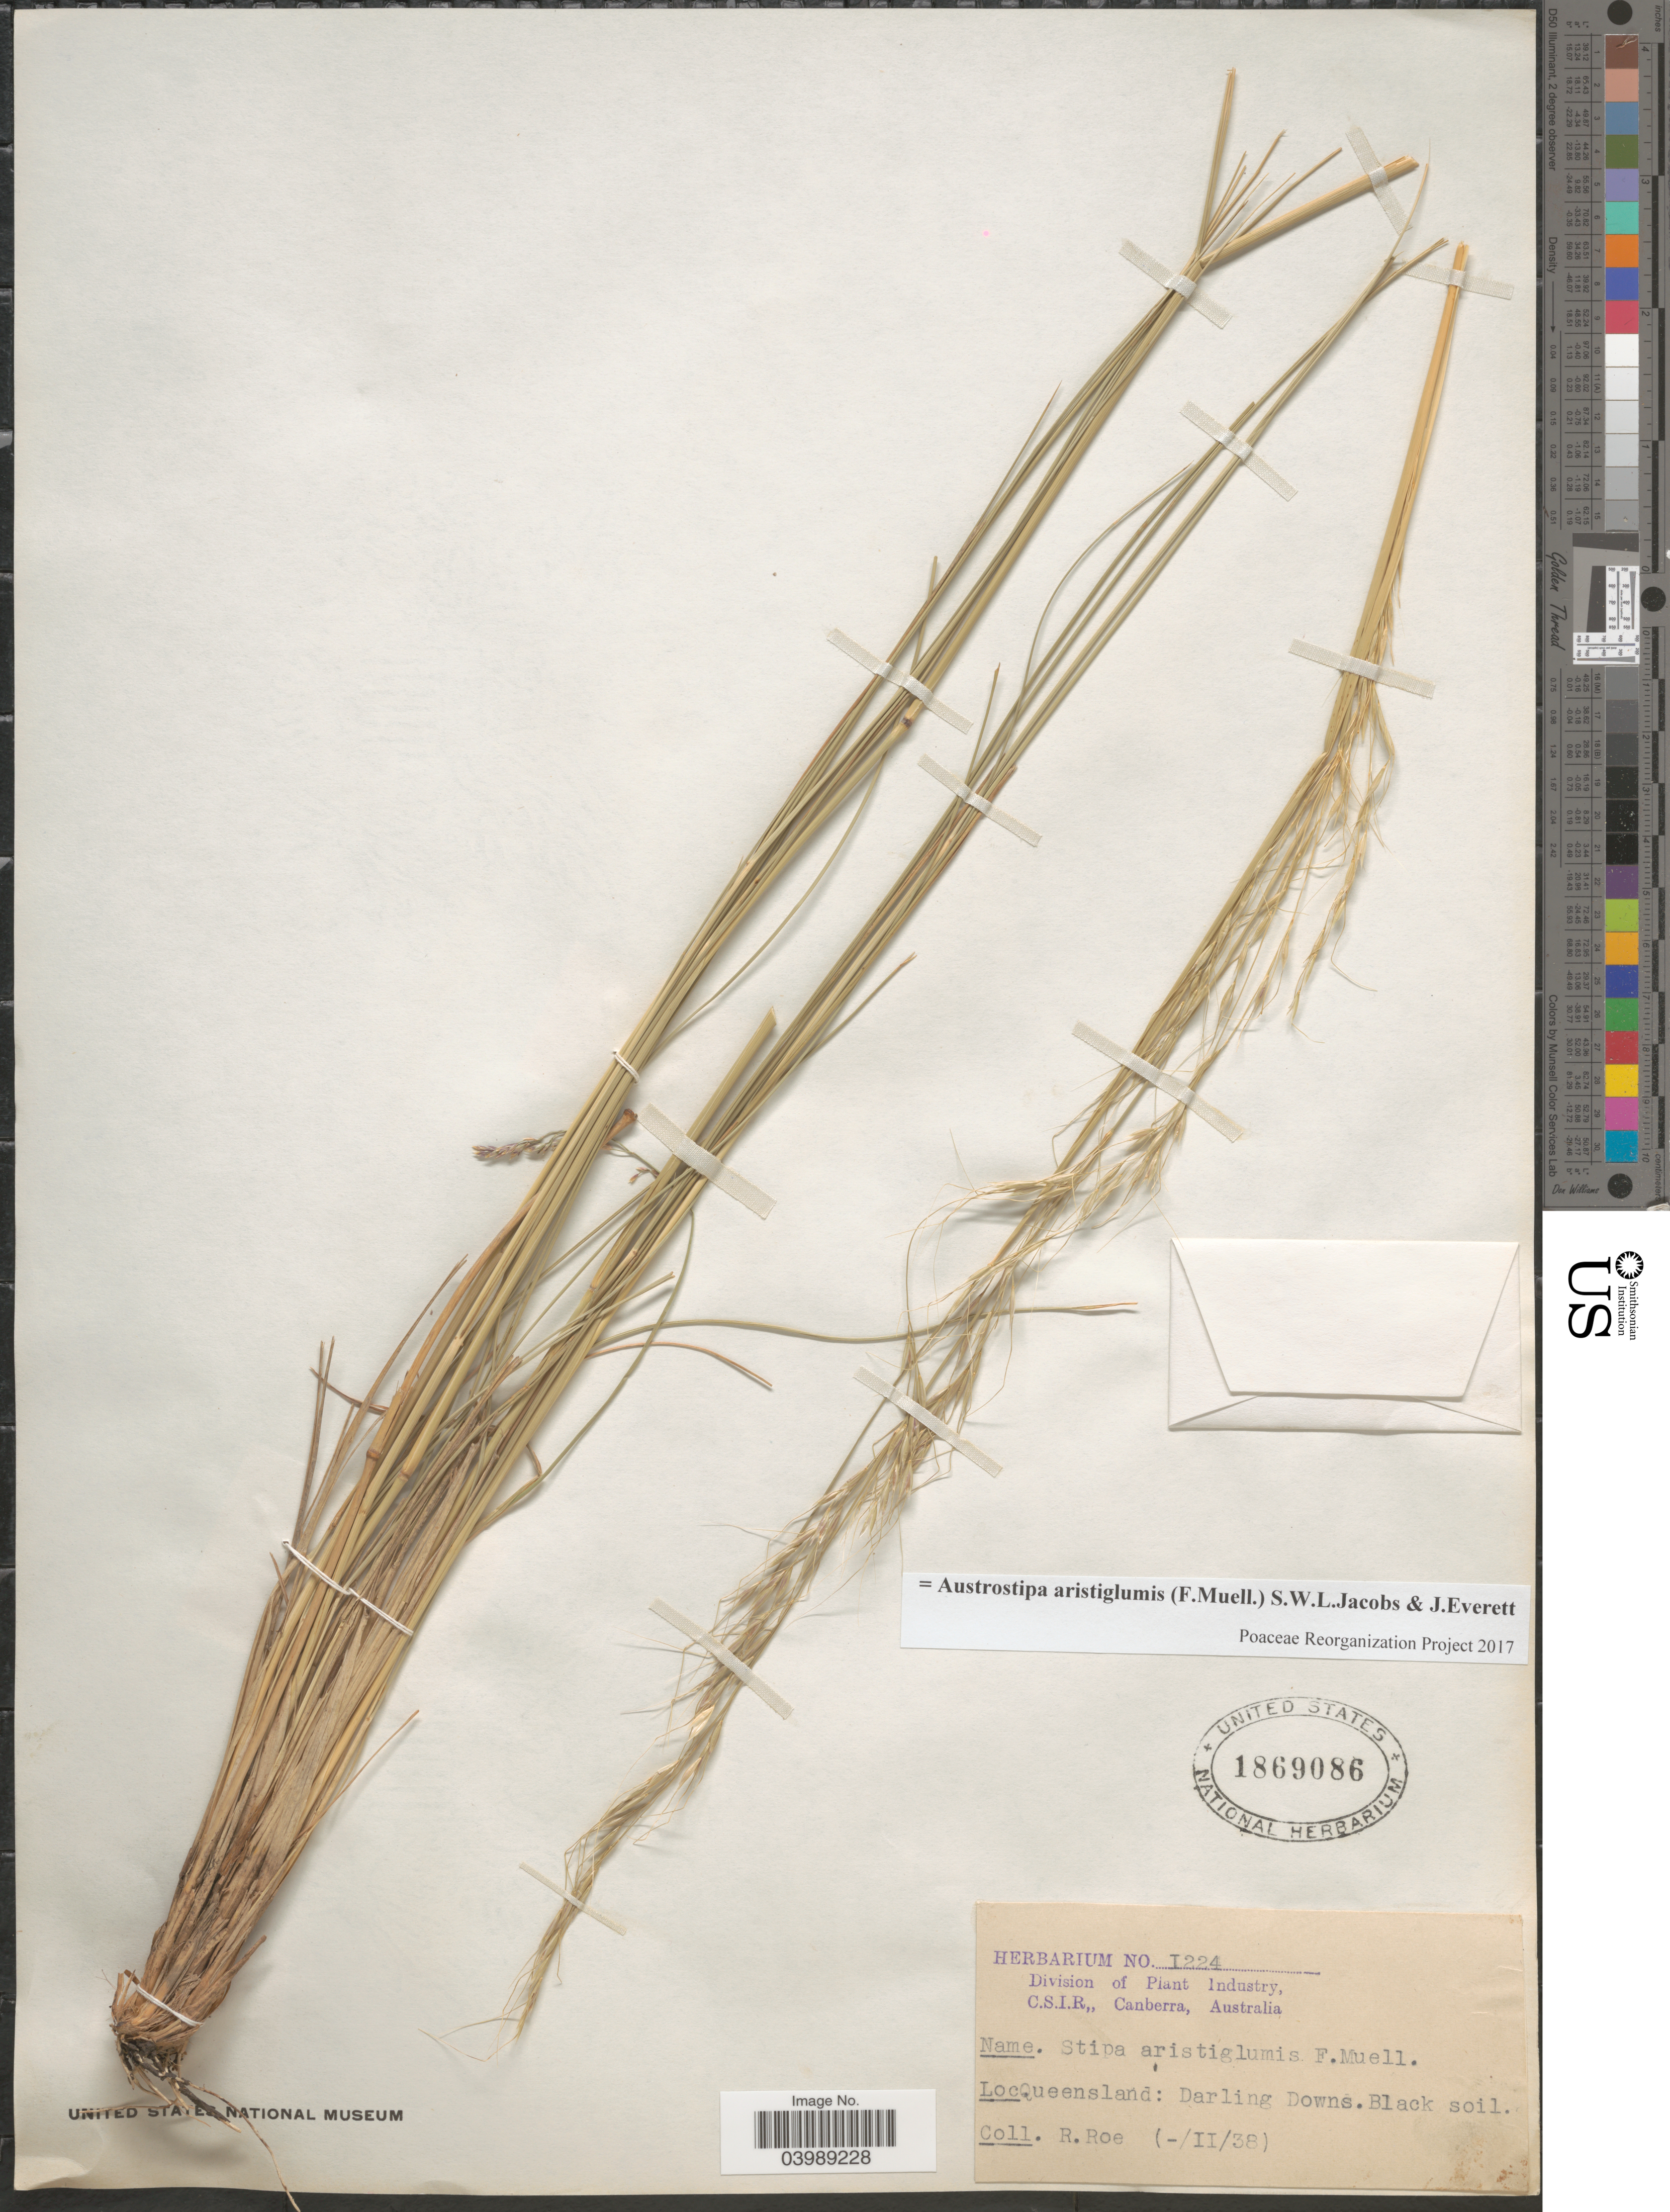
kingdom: Plantae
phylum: Tracheophyta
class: Liliopsida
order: Poales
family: Poaceae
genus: Austrostipa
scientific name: Austrostipa aristiglumis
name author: (F. Muell.) S.W.L. Jacobs & J. Everett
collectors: R. Roe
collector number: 1224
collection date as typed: Transcribed d/m/y: /11/38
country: Australia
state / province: Queensland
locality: Darling Downs.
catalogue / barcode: US 1869086